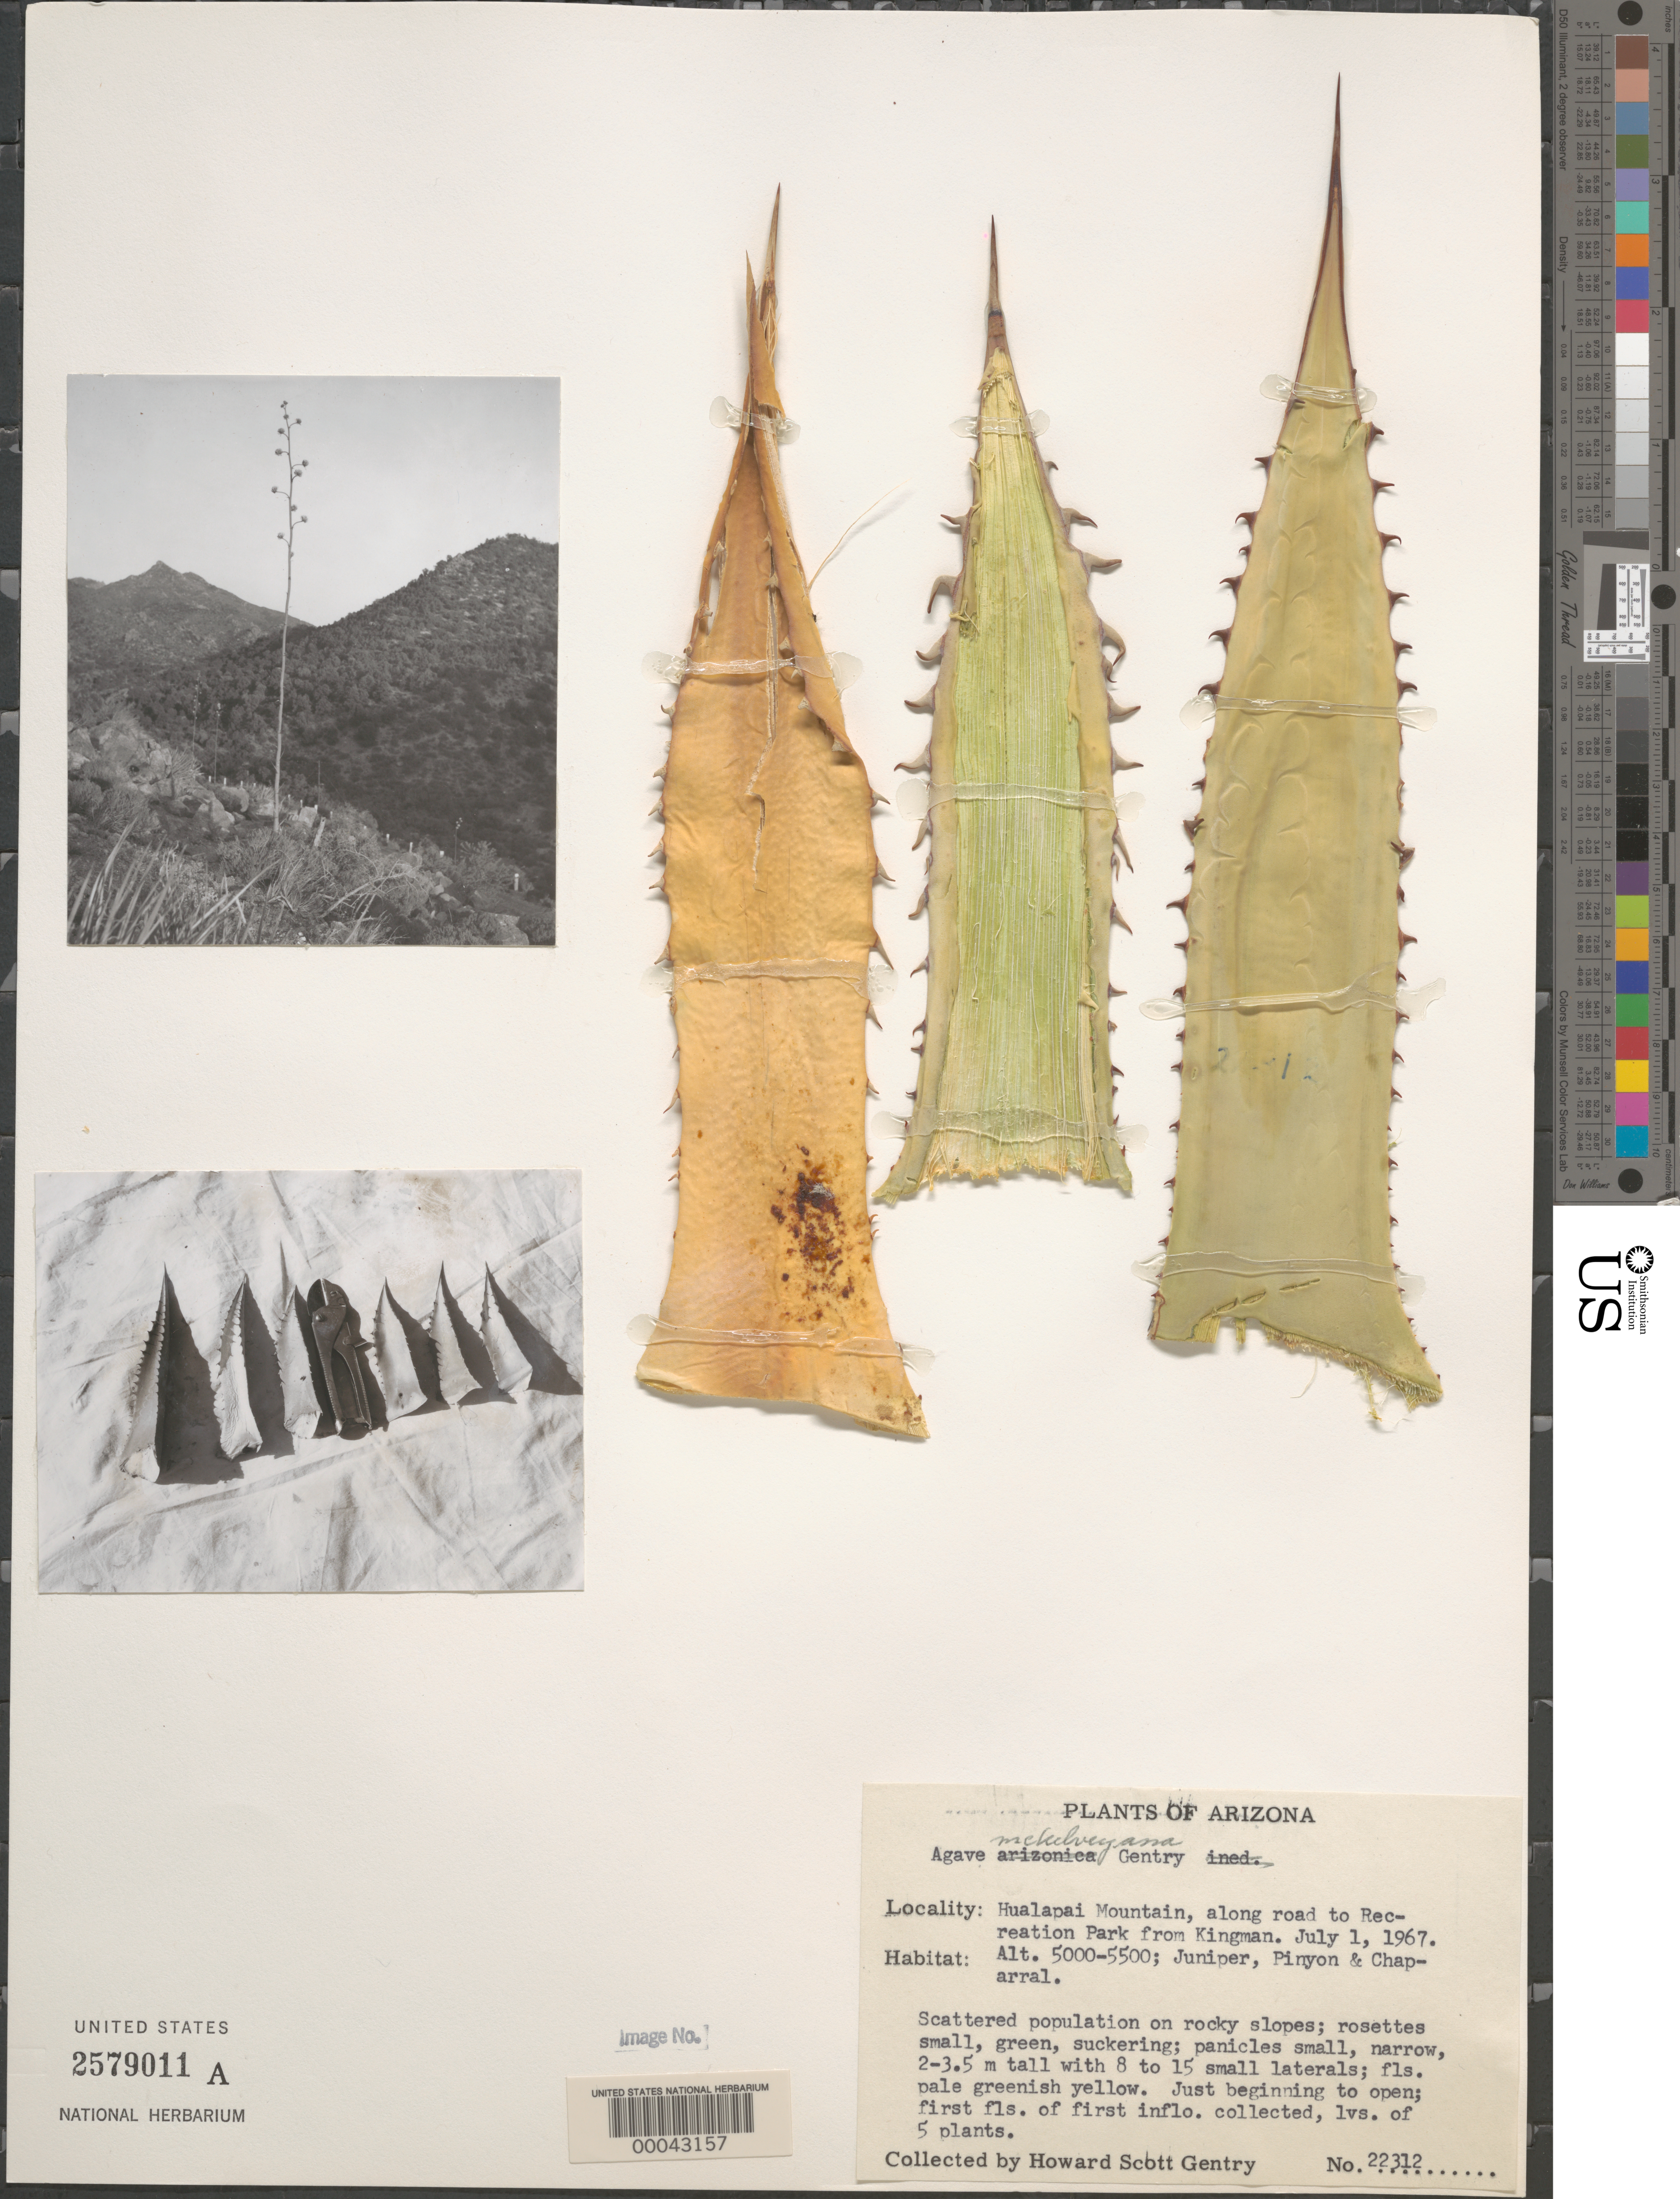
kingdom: Plantae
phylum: Tracheophyta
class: Liliopsida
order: Asparagales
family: Asparagaceae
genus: Agave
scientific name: Agave mckelveyana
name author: Gentry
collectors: H. S. Gentry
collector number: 22312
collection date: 1967-07-01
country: United States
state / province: Arizona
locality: Hualapai Mountain, along road to Recreation Park from Kingman.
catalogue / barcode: US 2579011A